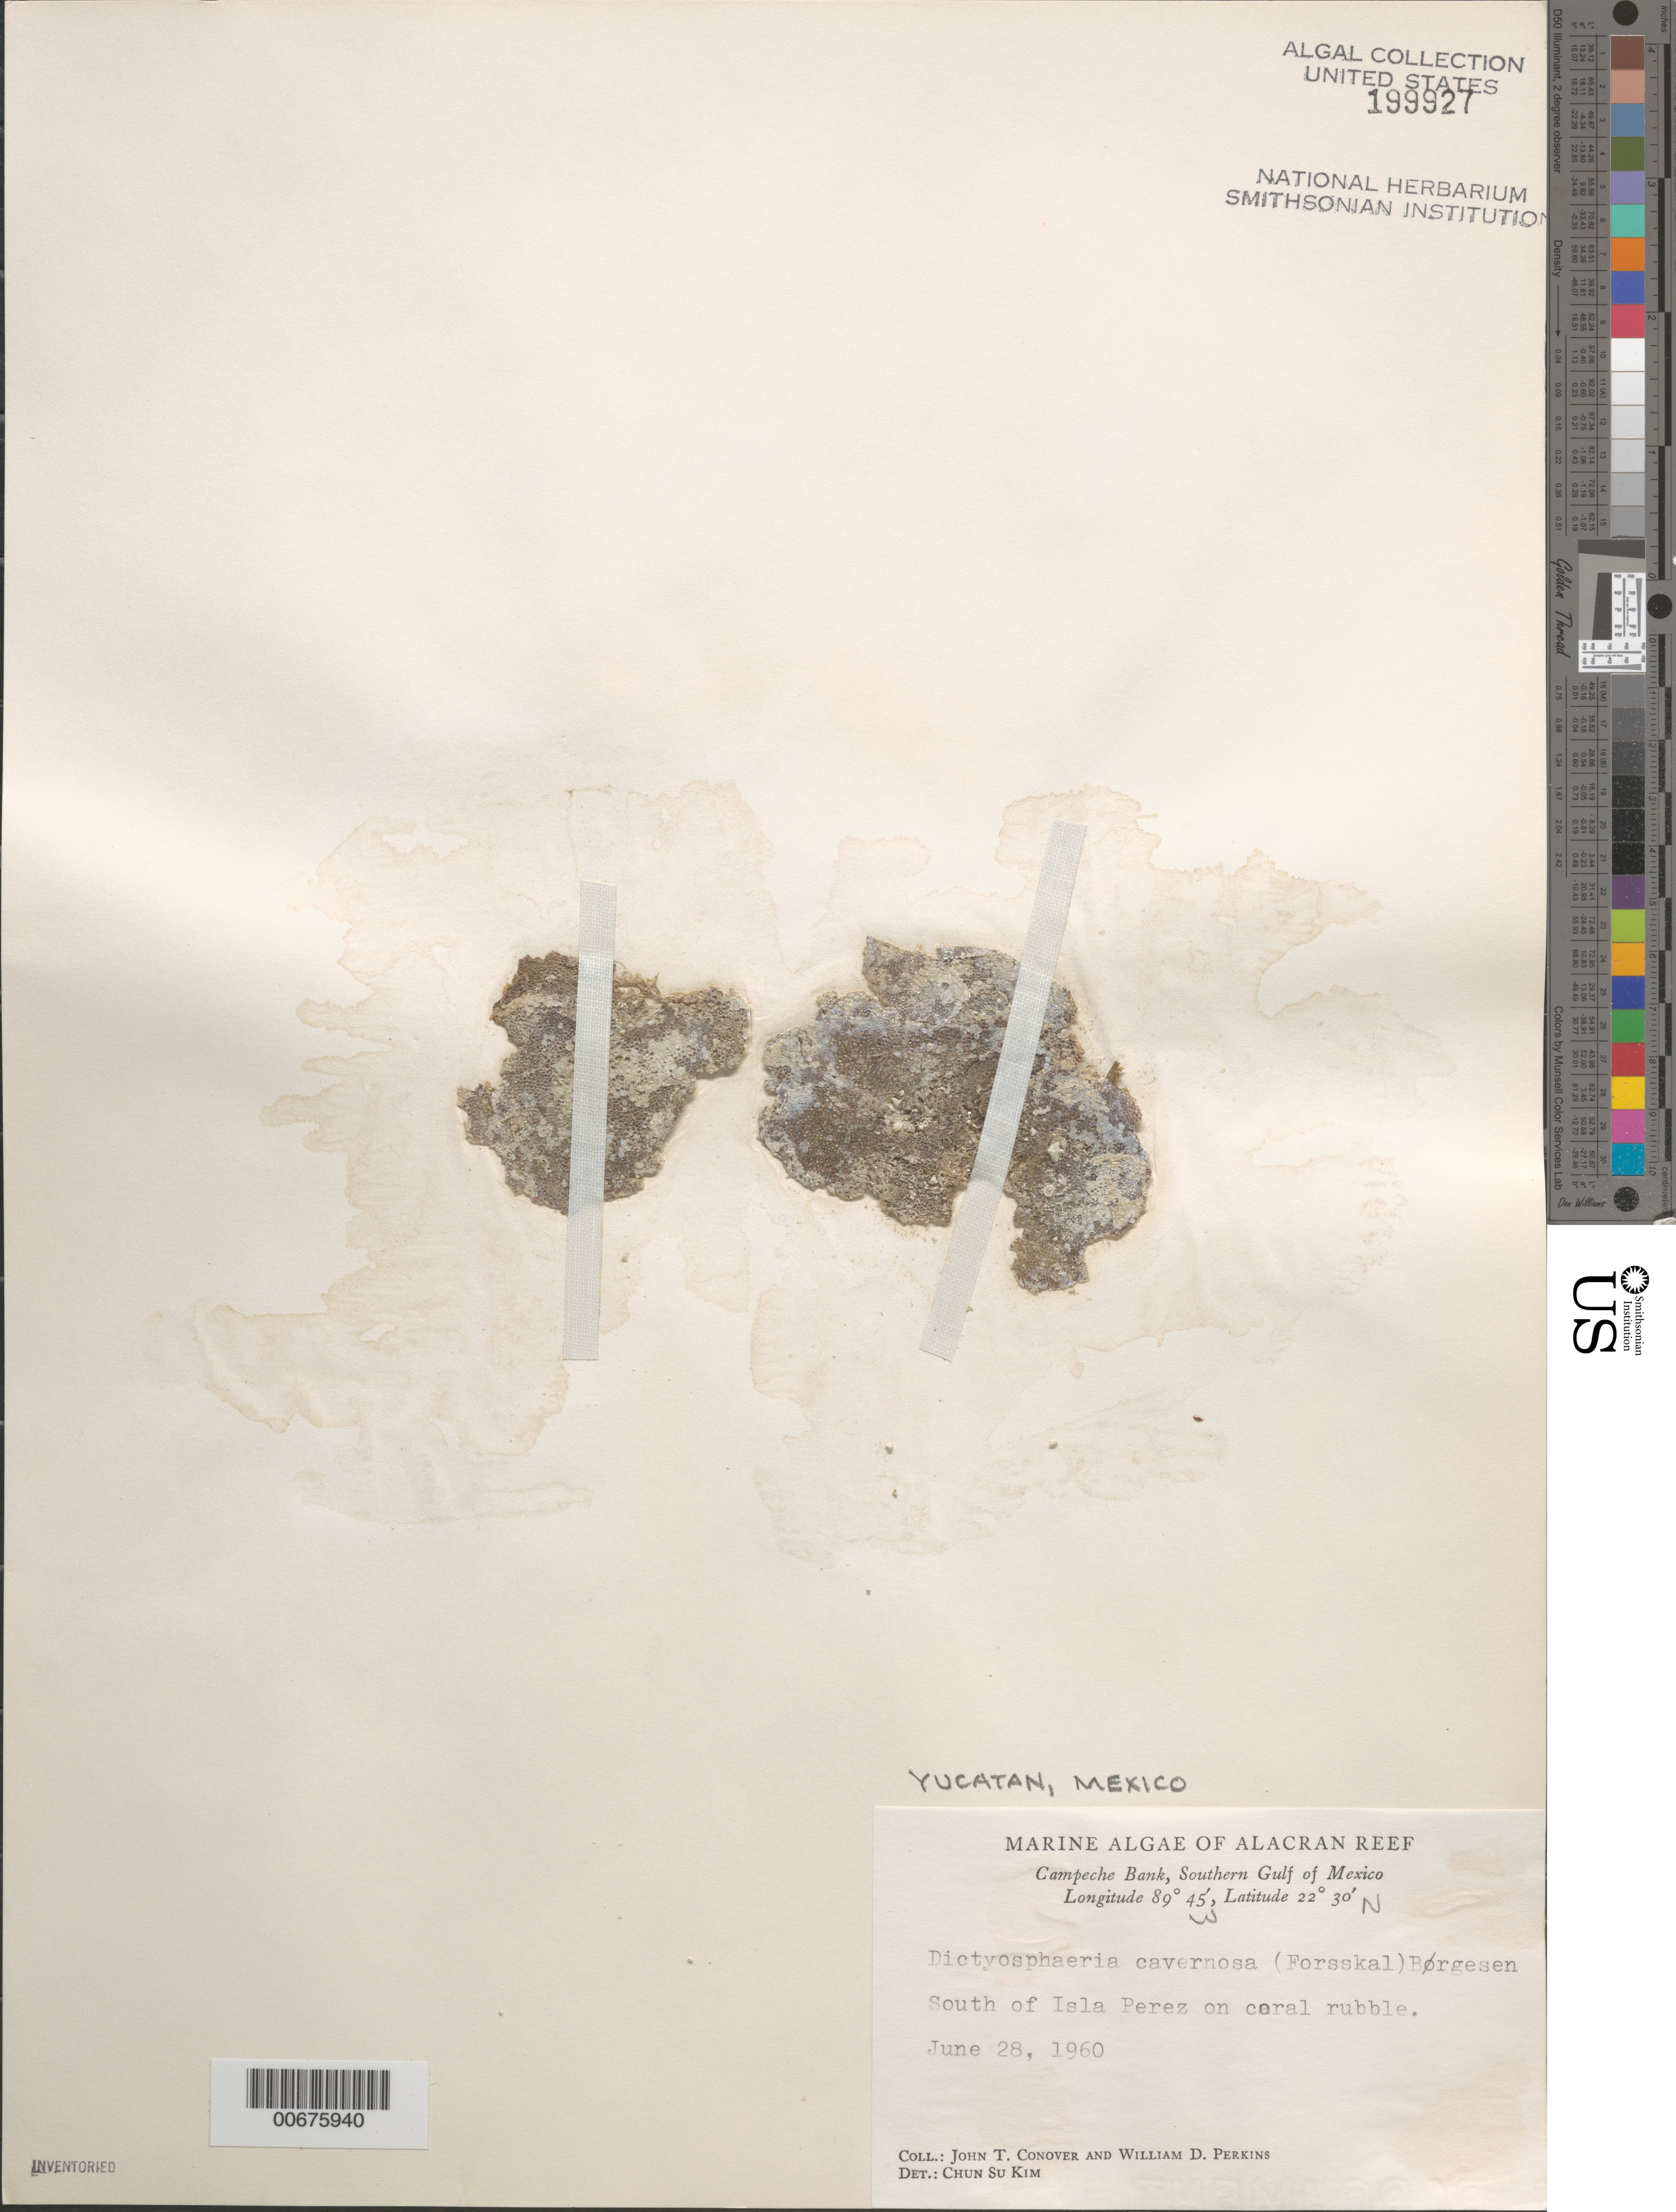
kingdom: Plantae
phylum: Chlorophyta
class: Ulvophyceae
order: Siphonocladales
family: Siphonocladaceae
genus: Dictyosphaeria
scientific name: Dictyosphaeria cavernosa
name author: (Forssk.) Børgesen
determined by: Kim, Chun Su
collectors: J. T. Conover & W. D. Perkins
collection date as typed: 28 Jun 1960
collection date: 1960-06-28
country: Mexico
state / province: Yucatan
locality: Alacran Reef, south of Isla Perez, Campeche Bank, southern Gulf of Mexico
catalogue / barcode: US 199927